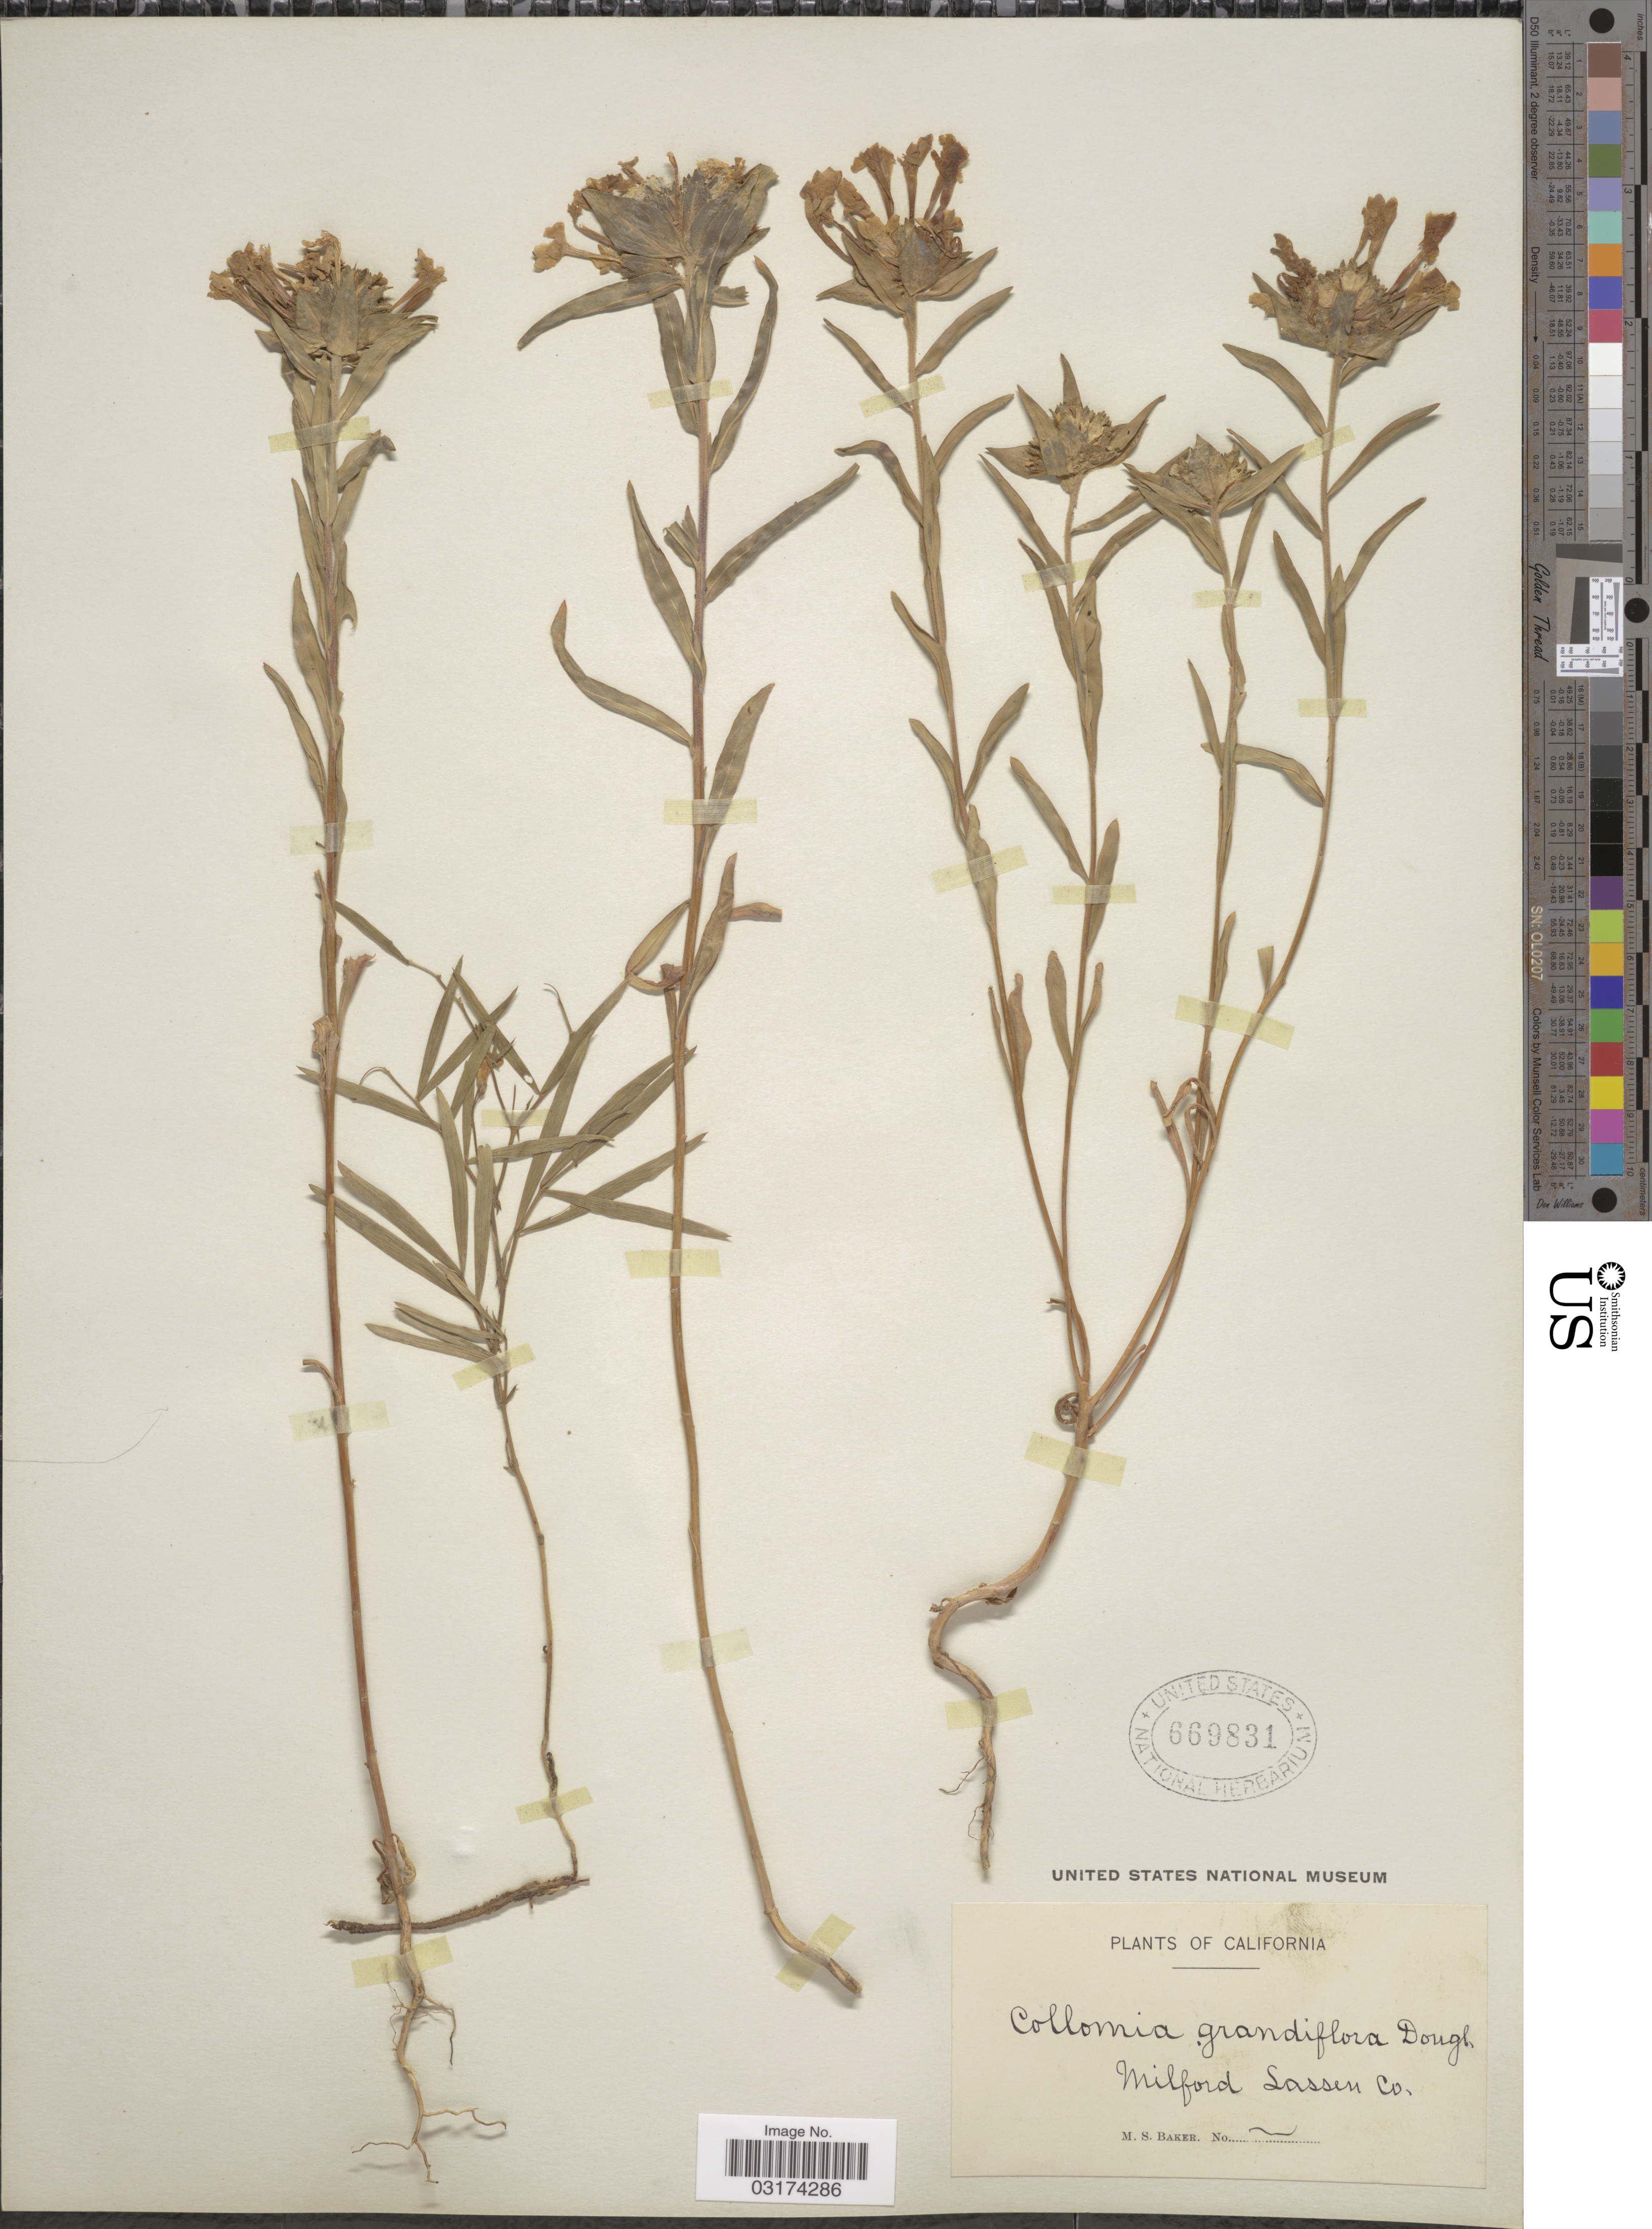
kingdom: Plantae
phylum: Tracheophyta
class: Magnoliopsida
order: Ericales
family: Polemoniaceae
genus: Collomia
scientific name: Collomia grandiflora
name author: Douglas ex Lindl.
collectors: M. S. Baker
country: United States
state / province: California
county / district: Lassen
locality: Milford Lassen Co.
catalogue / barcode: US 669831